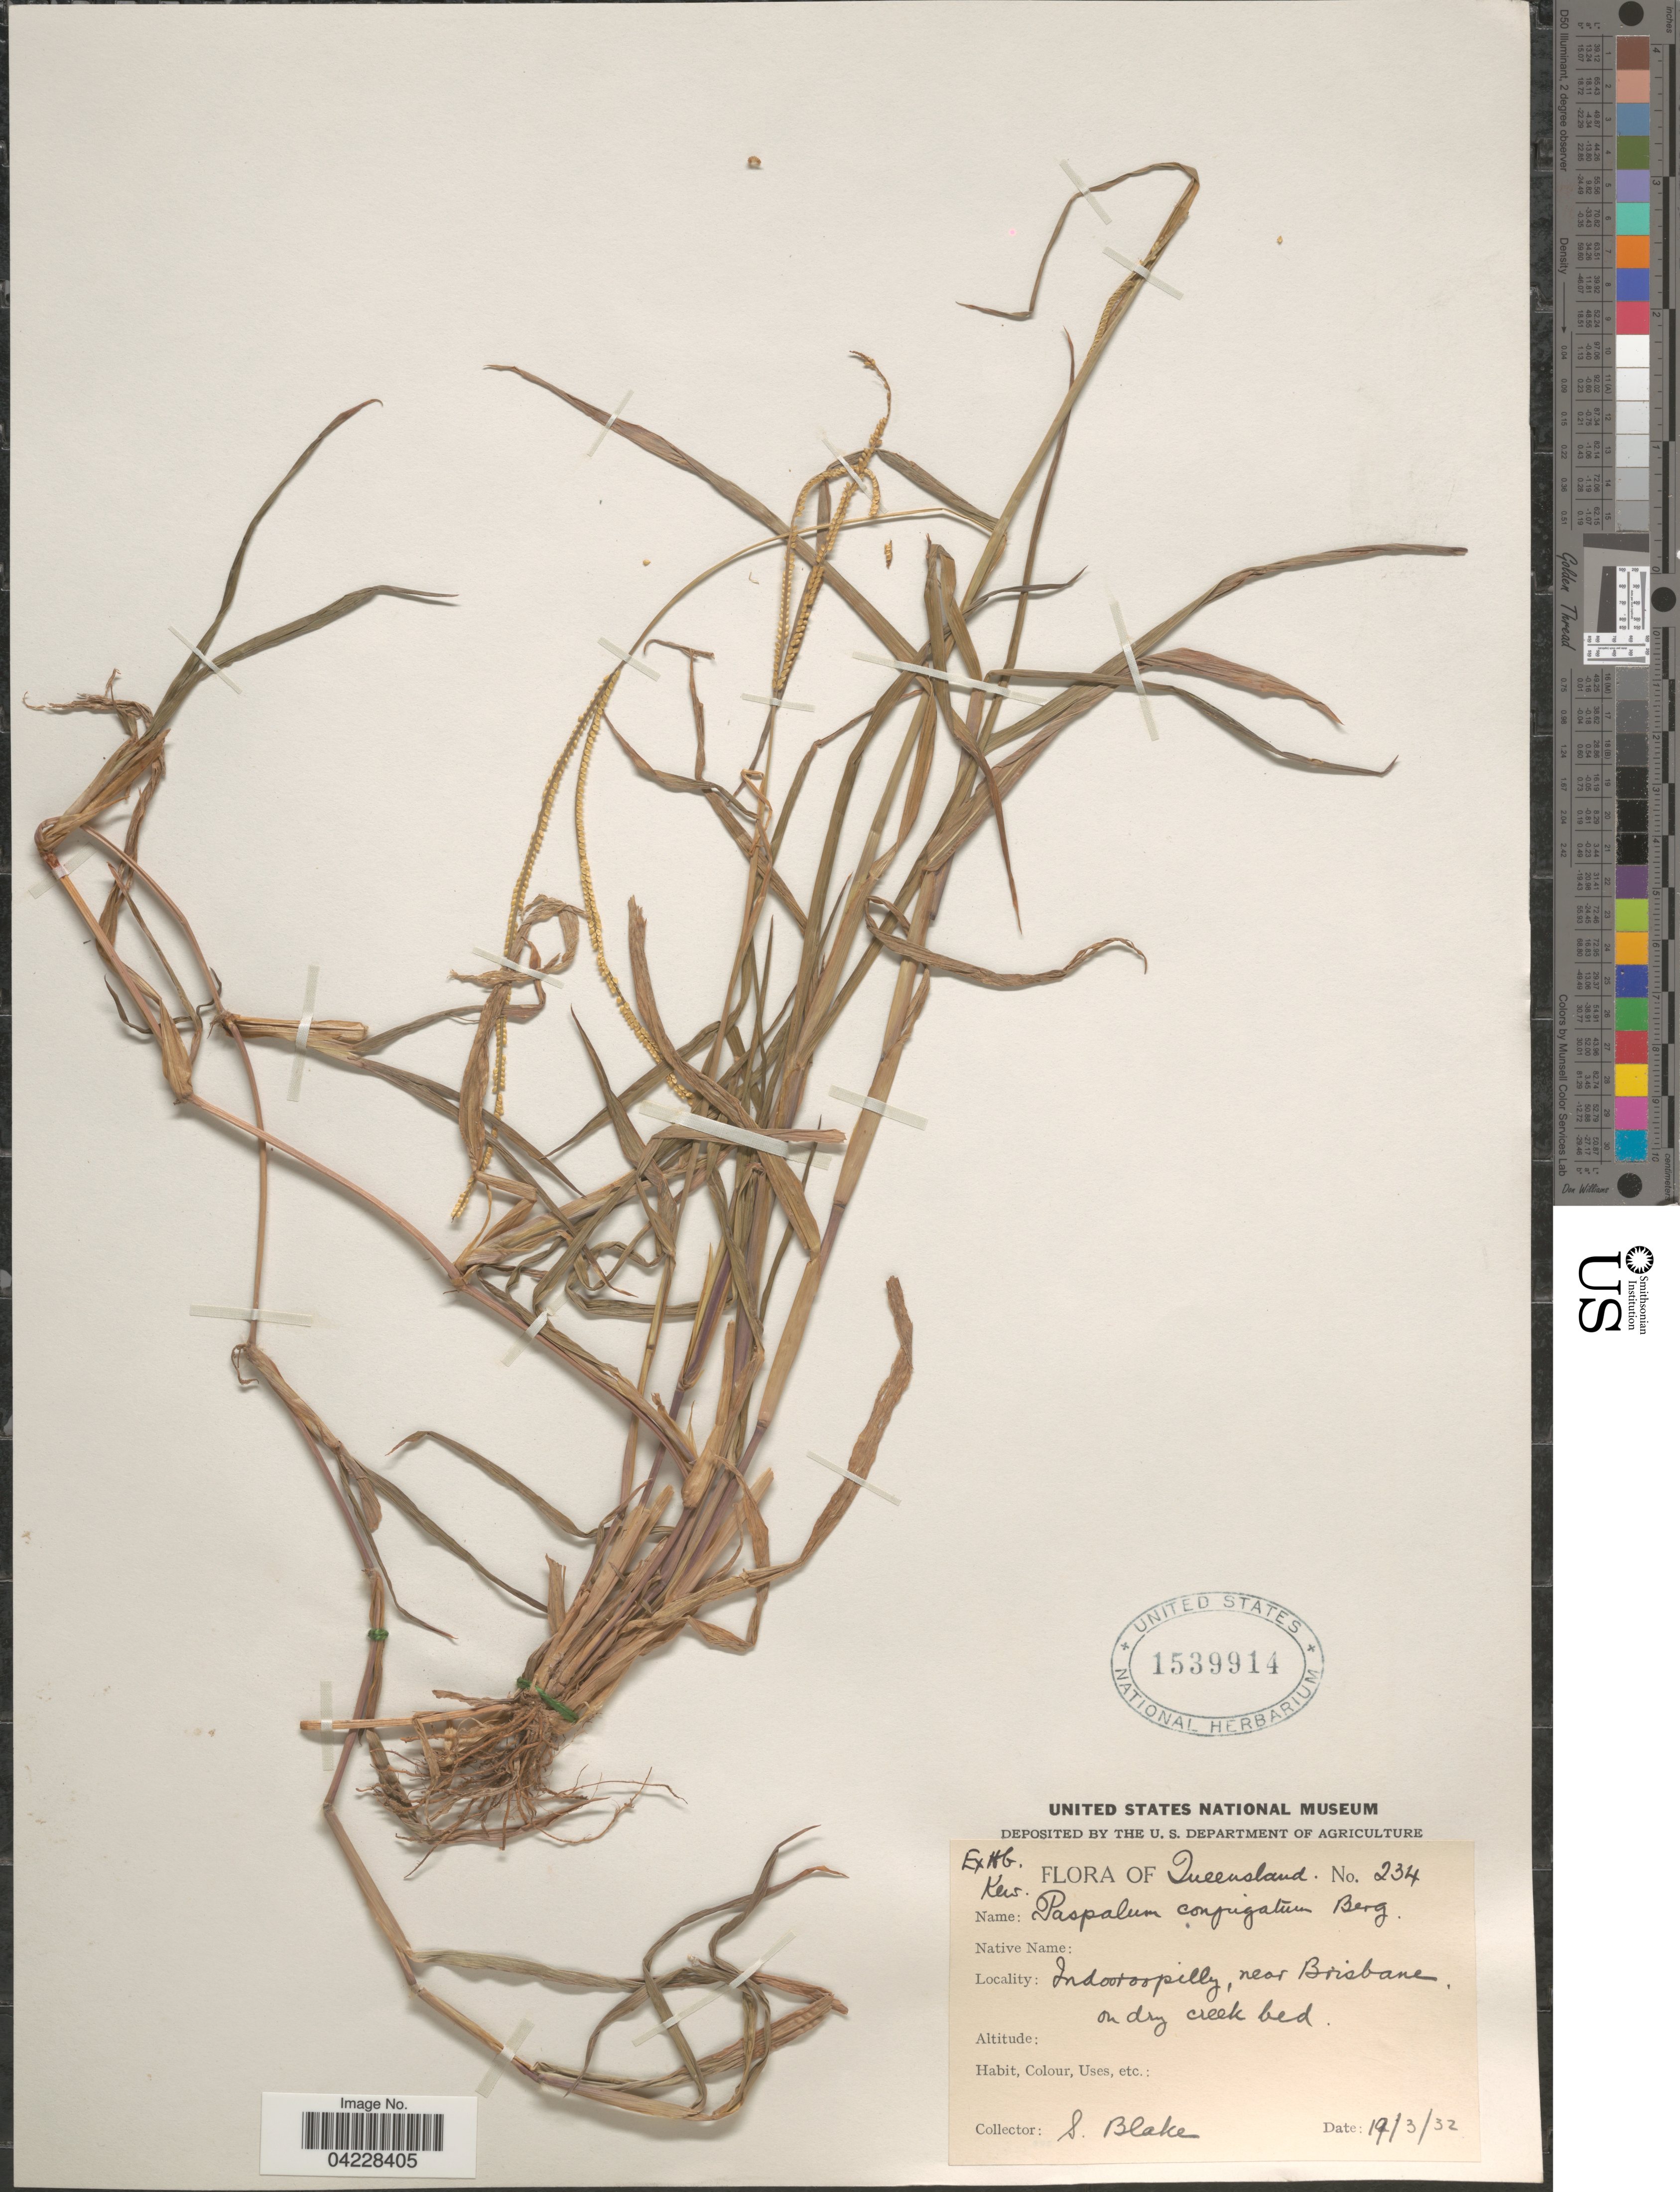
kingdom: Plantae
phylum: Tracheophyta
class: Liliopsida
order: Poales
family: Poaceae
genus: Paspalum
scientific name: Paspalum conjugatum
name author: P.J. Bergius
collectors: S. Blake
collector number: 234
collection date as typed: Transcribed d/m/y: 19/3/32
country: Australia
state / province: Queensland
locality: Indooroopilly, near Brisbane.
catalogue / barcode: US 1539914